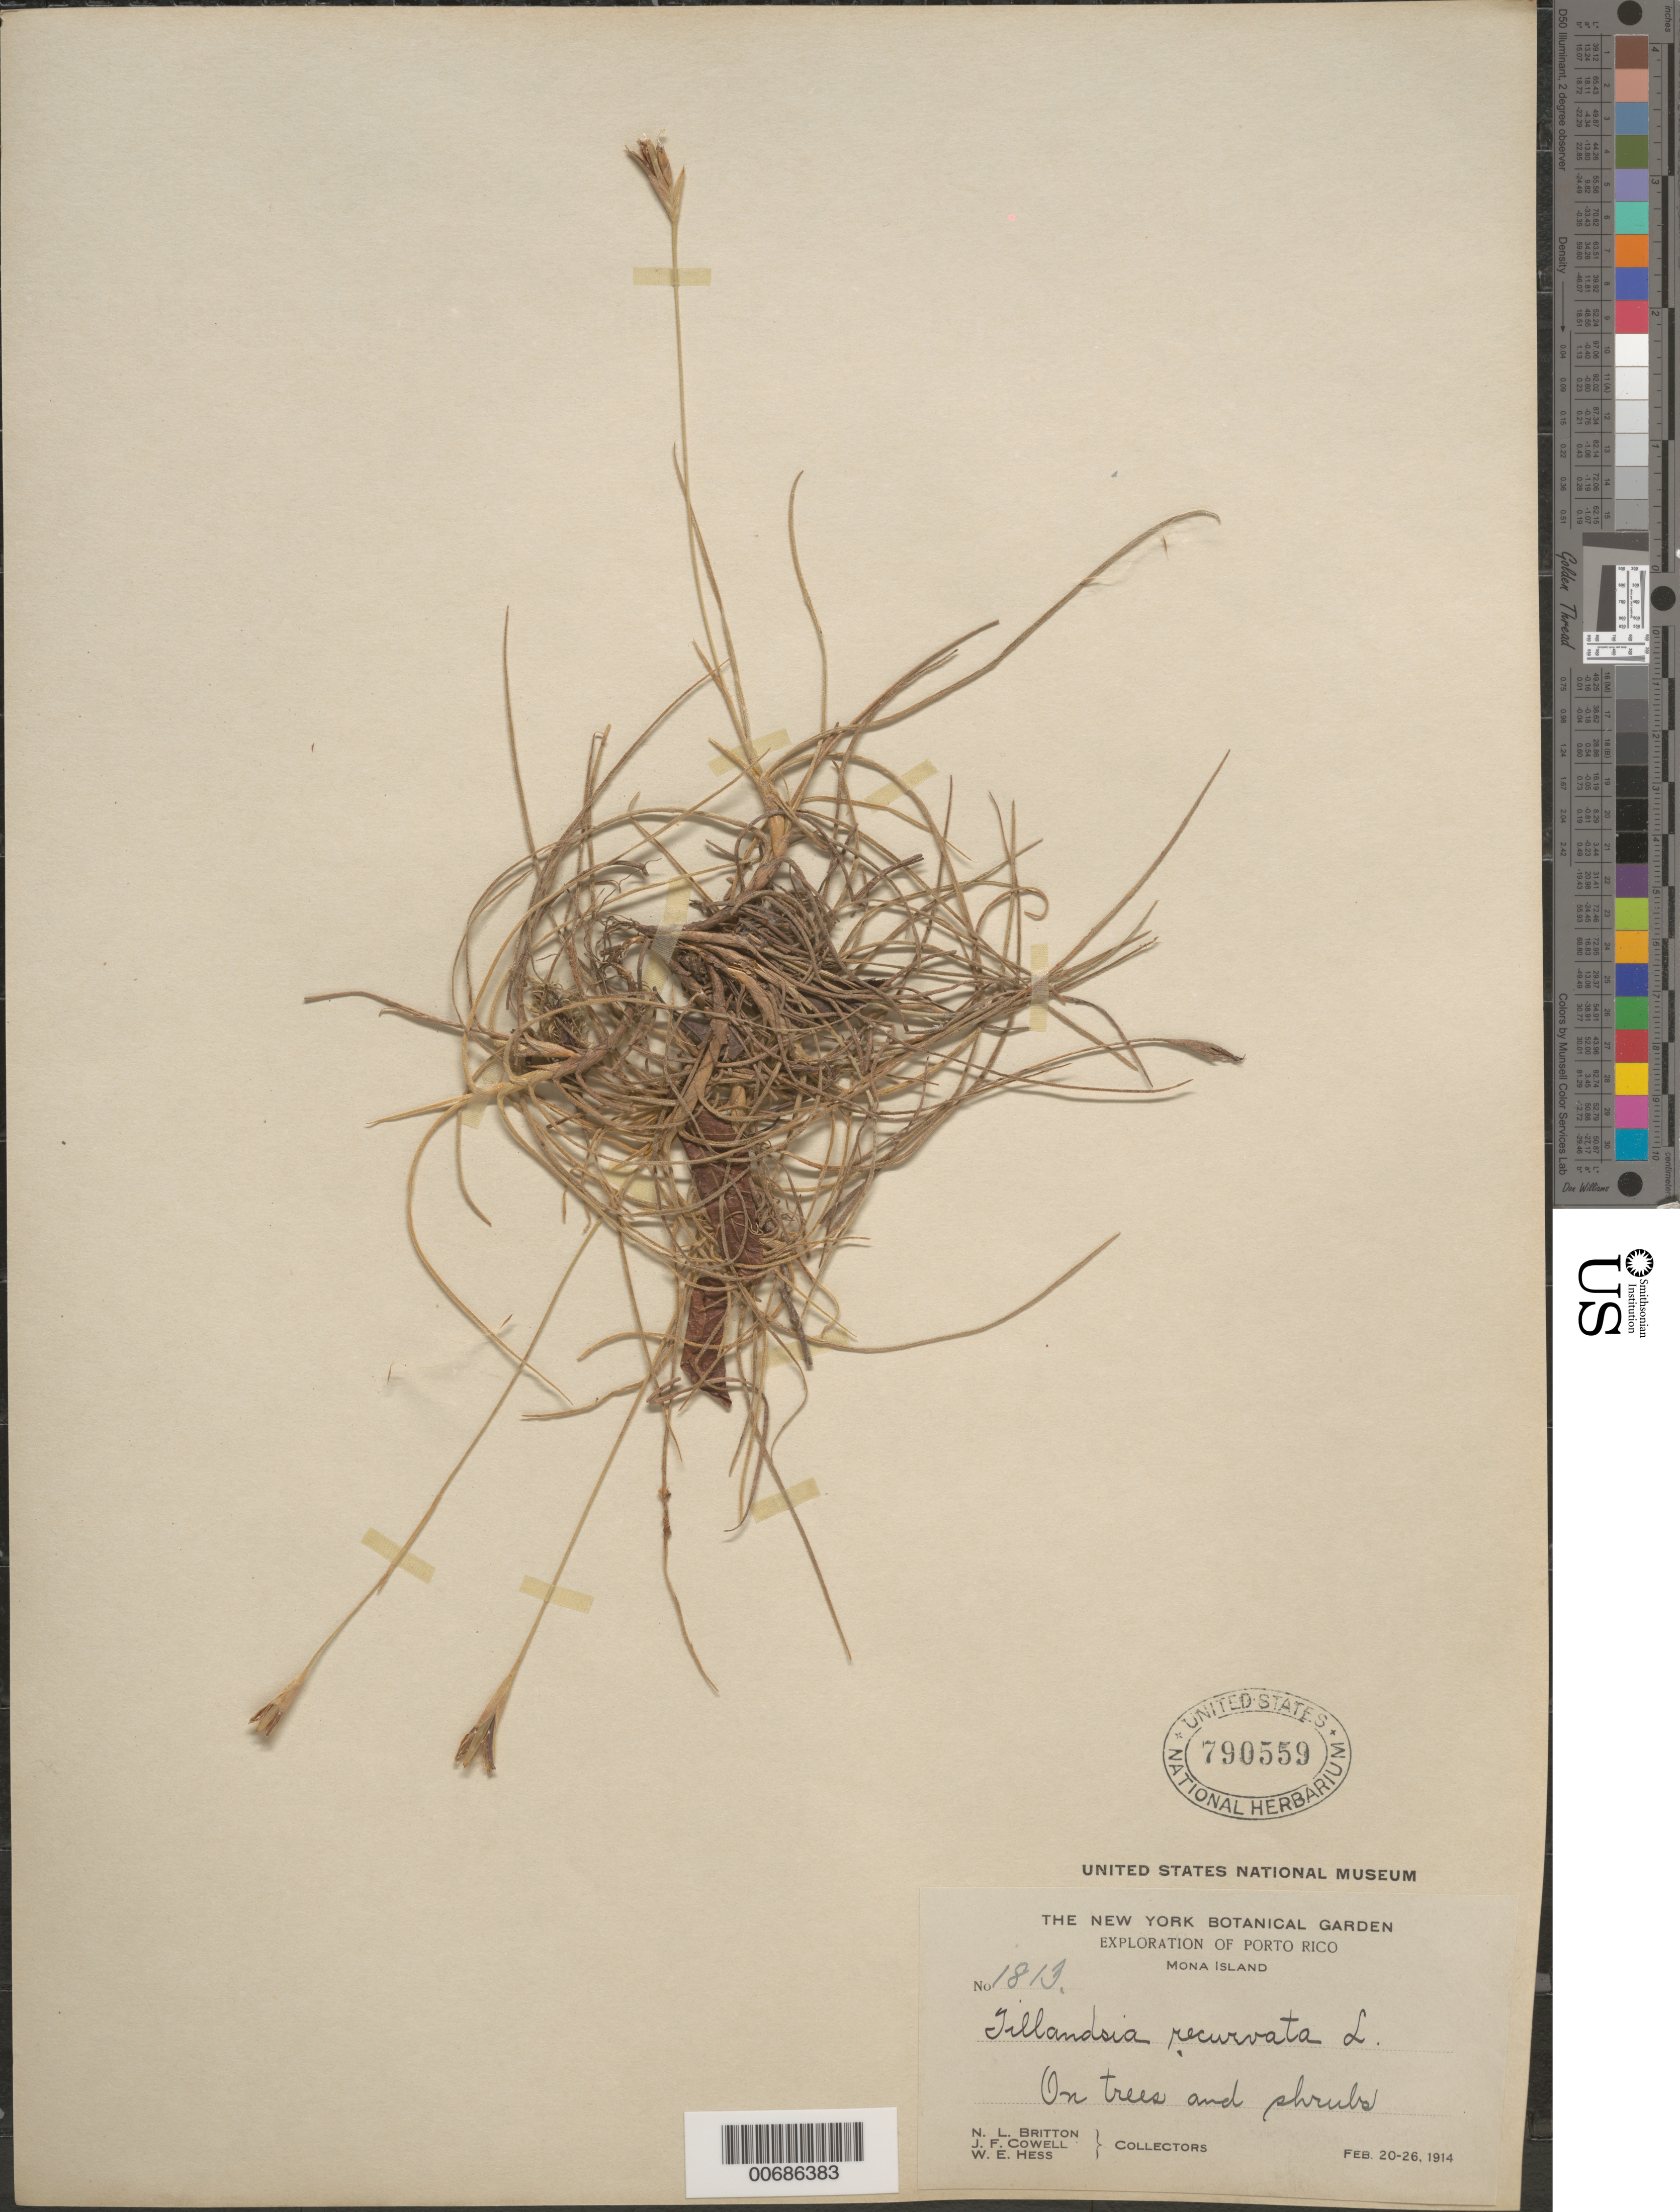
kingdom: Plantae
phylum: Tracheophyta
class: Liliopsida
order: Poales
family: Bromeliaceae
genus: Tillandsia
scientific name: Tillandsia recurvata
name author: L.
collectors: N. Britton, J. F. Cowell & W. Hess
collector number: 1813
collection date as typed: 20 Feb 1914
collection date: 1914-02-20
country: Puerto Rico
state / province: Mayaguëz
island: Mona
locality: Mona I.;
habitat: On trees and shrubs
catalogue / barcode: US 790559